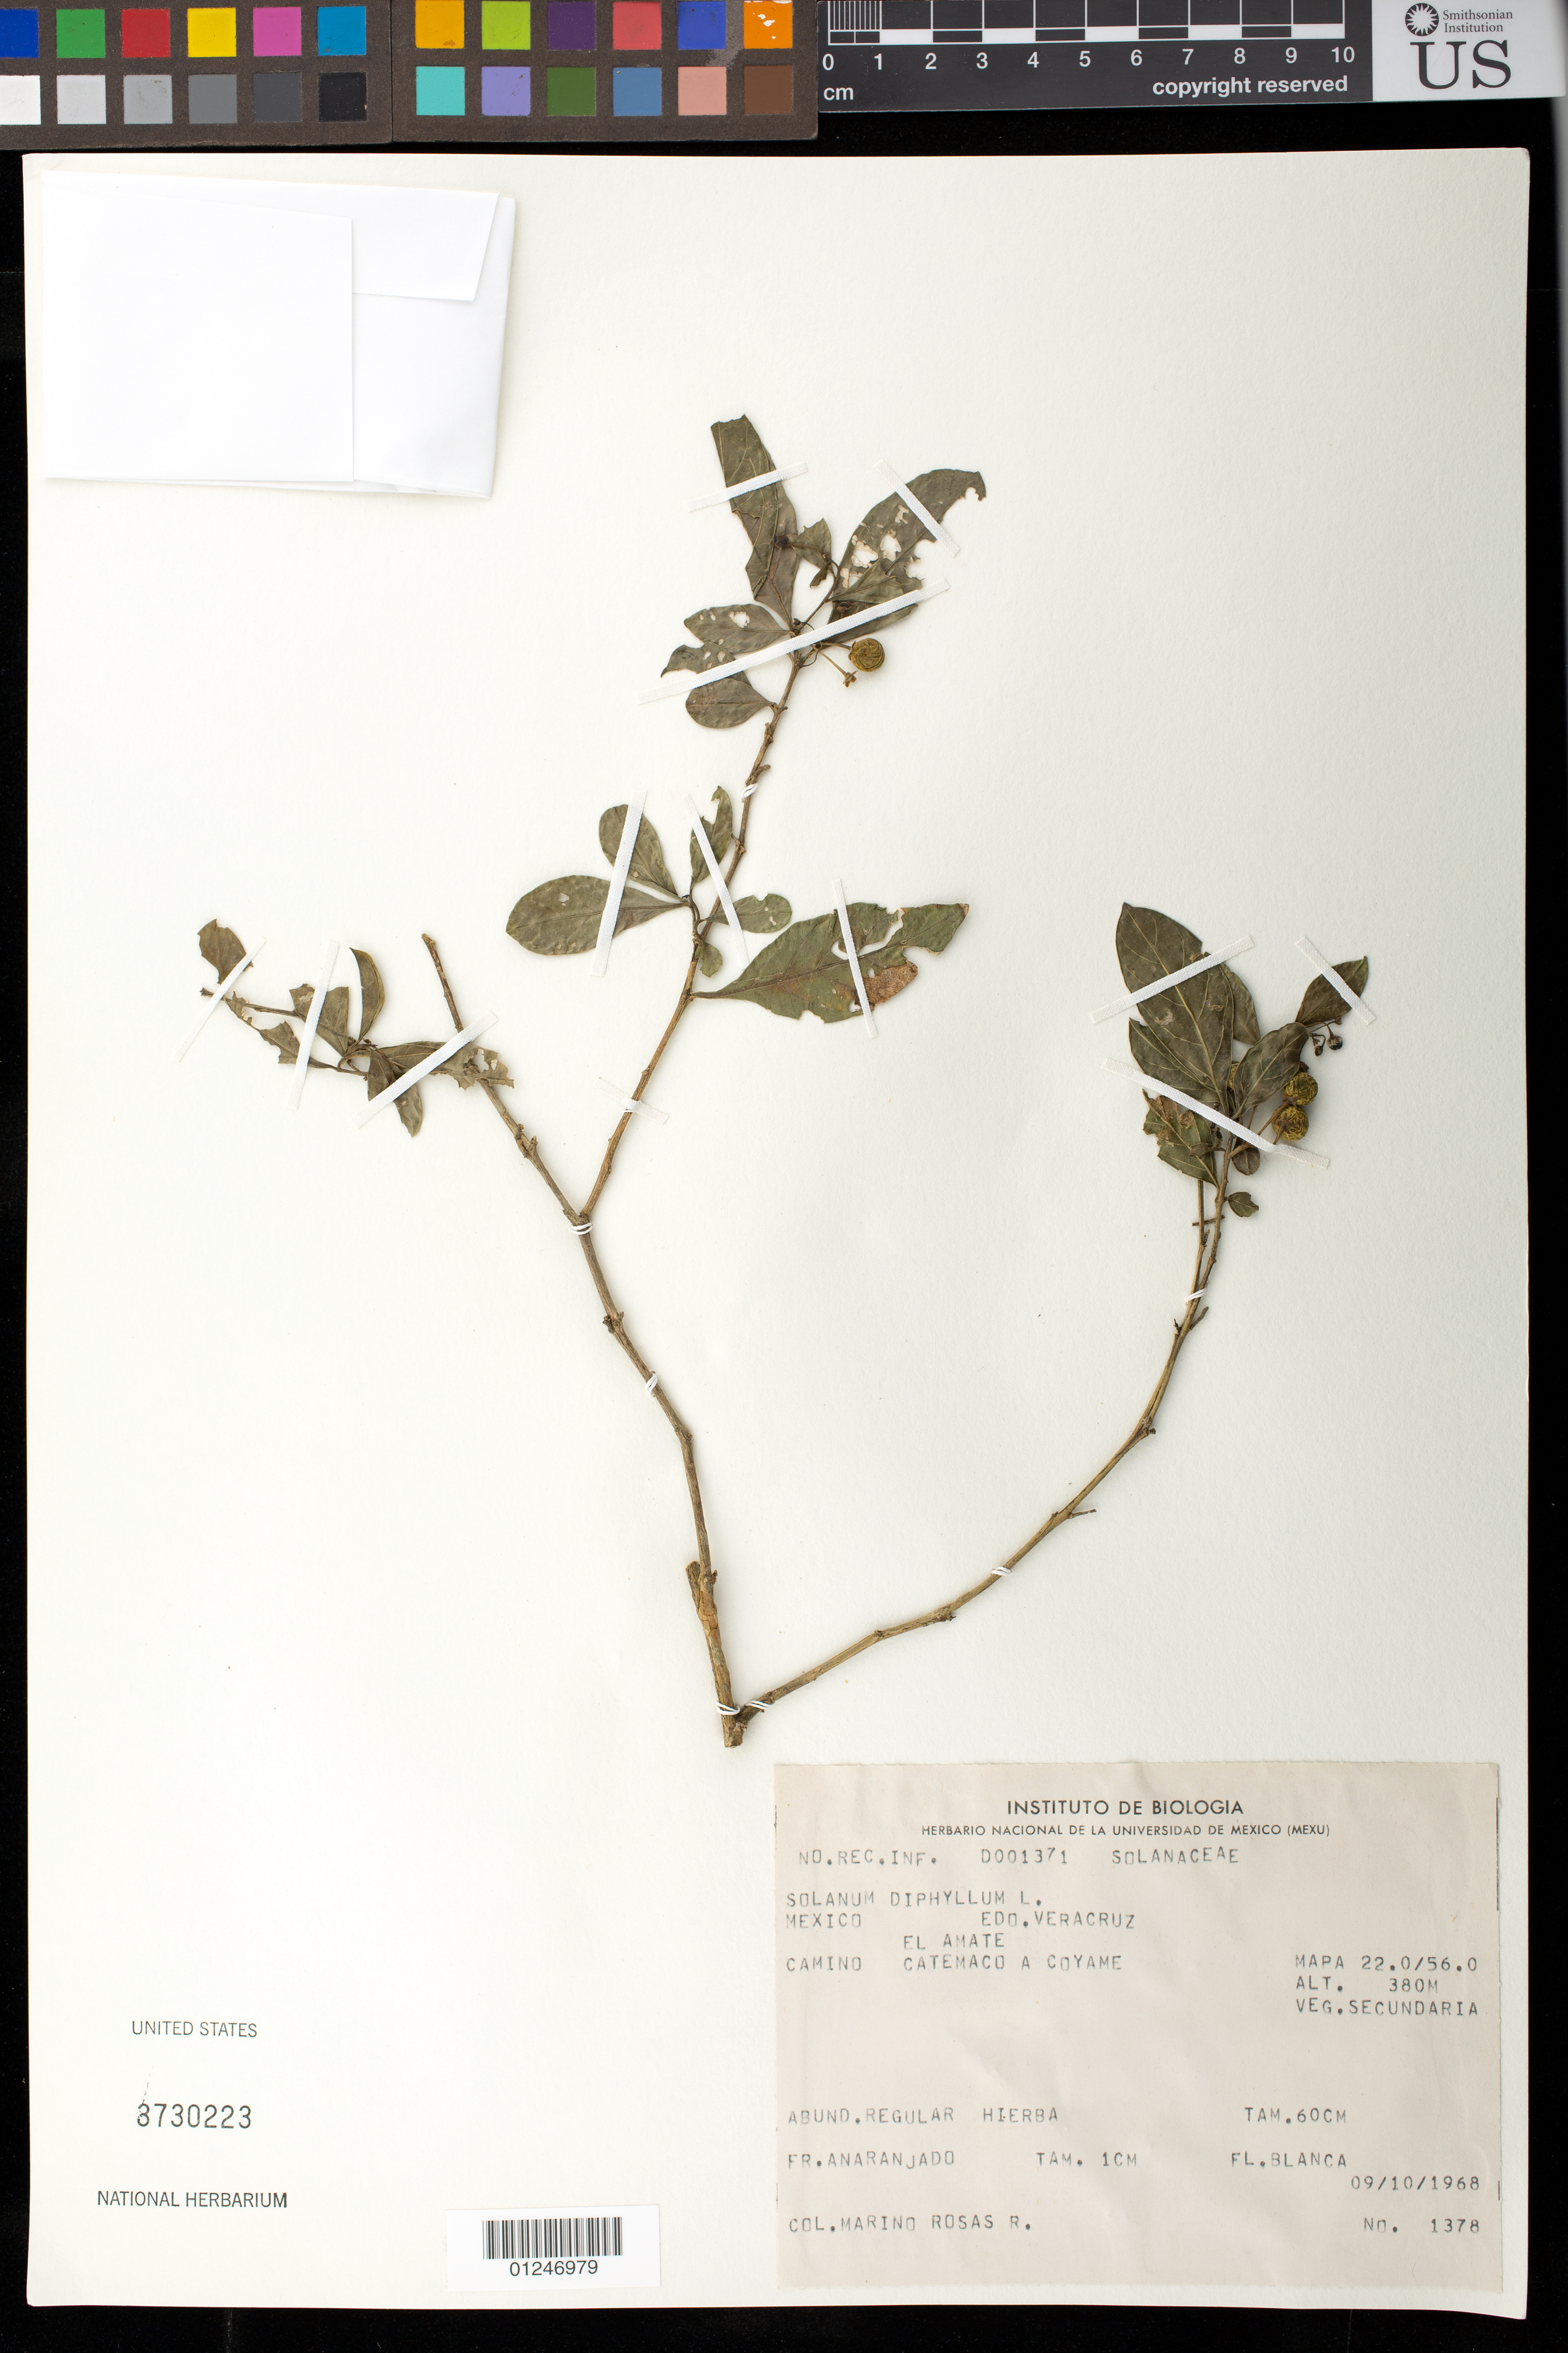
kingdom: Plantae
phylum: Tracheophyta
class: Magnoliopsida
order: Solanales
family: Solanaceae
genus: Solanum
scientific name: Solanum diphyllum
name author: L.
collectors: M. Rosas R.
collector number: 1378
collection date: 1968-10-09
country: Mexico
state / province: Veracruz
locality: El Amate. Catemaco A Coyame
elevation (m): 380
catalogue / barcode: US 3730223